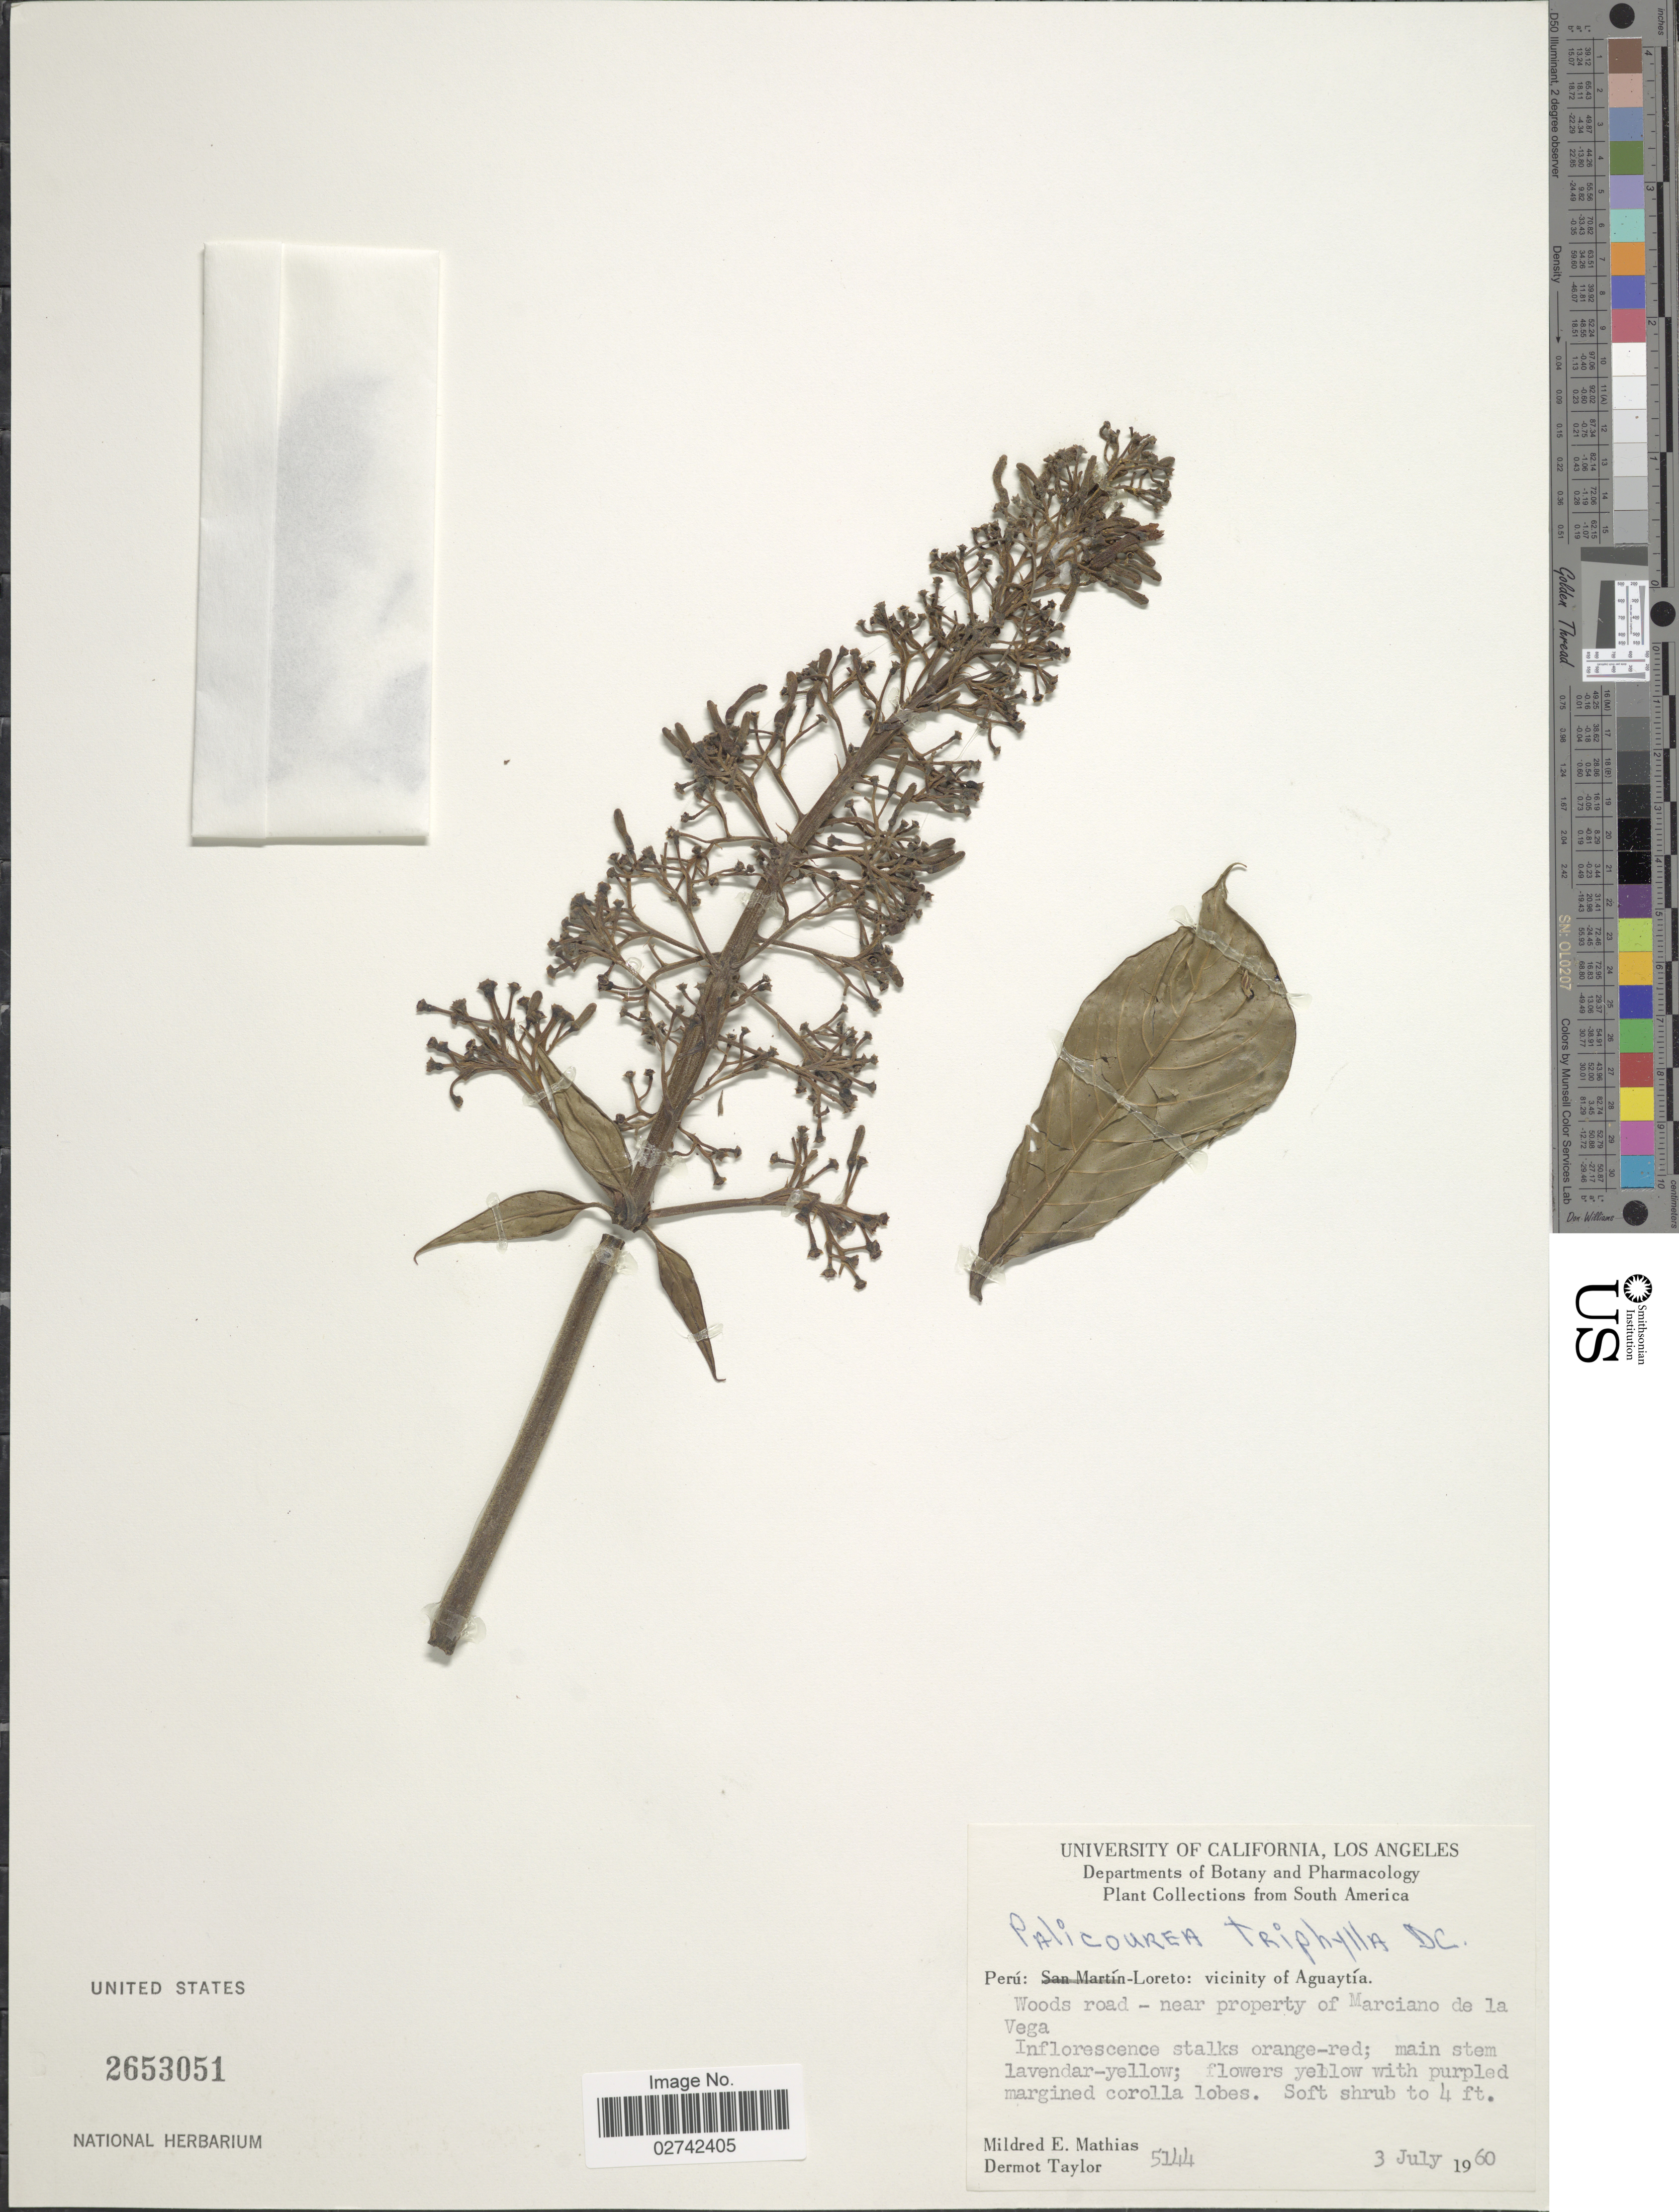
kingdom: Plantae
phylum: Tracheophyta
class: Magnoliopsida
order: Gentianales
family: Rubiaceae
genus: Palicourea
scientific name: Palicourea triphylla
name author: DC.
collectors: M. E. Mathias & D. Taylor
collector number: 5144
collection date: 1960-07-03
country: Peru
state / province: Loreto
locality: Vicinity of Aguaytia, woods road-near property of Marciano de la Vega.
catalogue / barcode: US 2653051